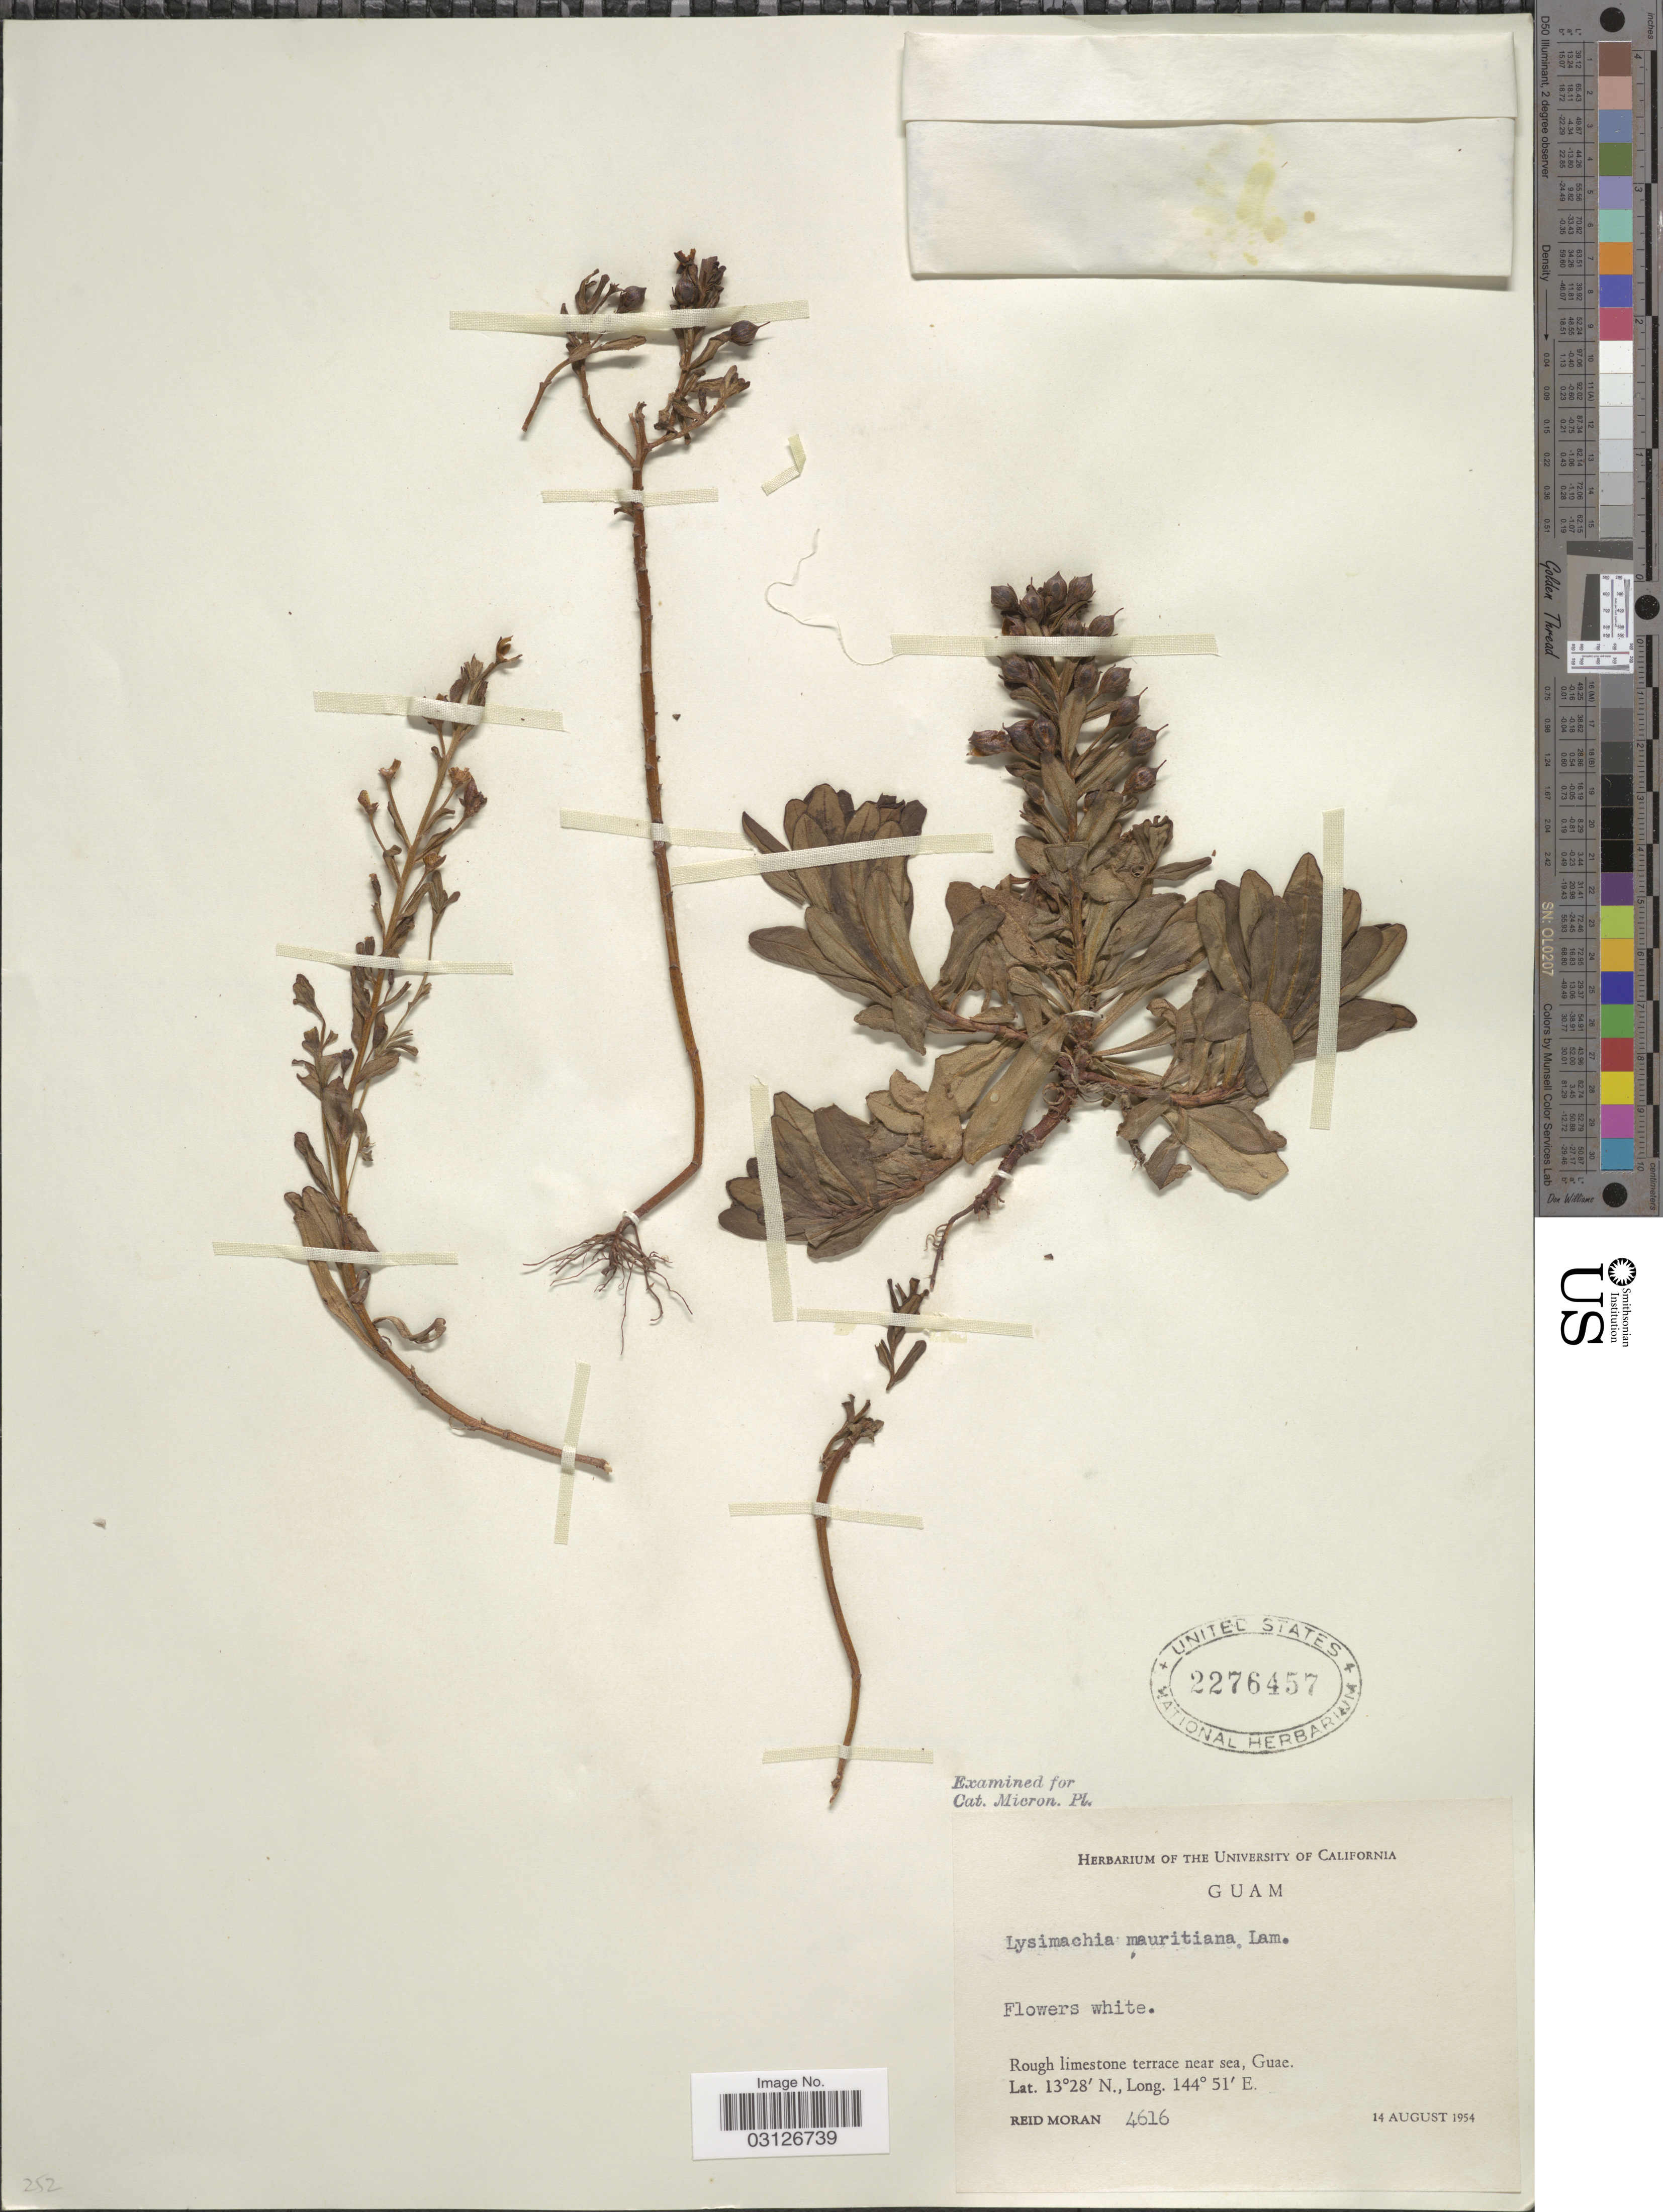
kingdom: Plantae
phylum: Tracheophyta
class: Magnoliopsida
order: Ericales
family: Primulaceae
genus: Lysimachia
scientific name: Lysimachia mauritiana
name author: Lam.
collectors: R. Moran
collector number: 4616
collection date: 1954-08-14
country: Guam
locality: Rough limestone terrace near sea, Guae.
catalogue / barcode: US 2276457